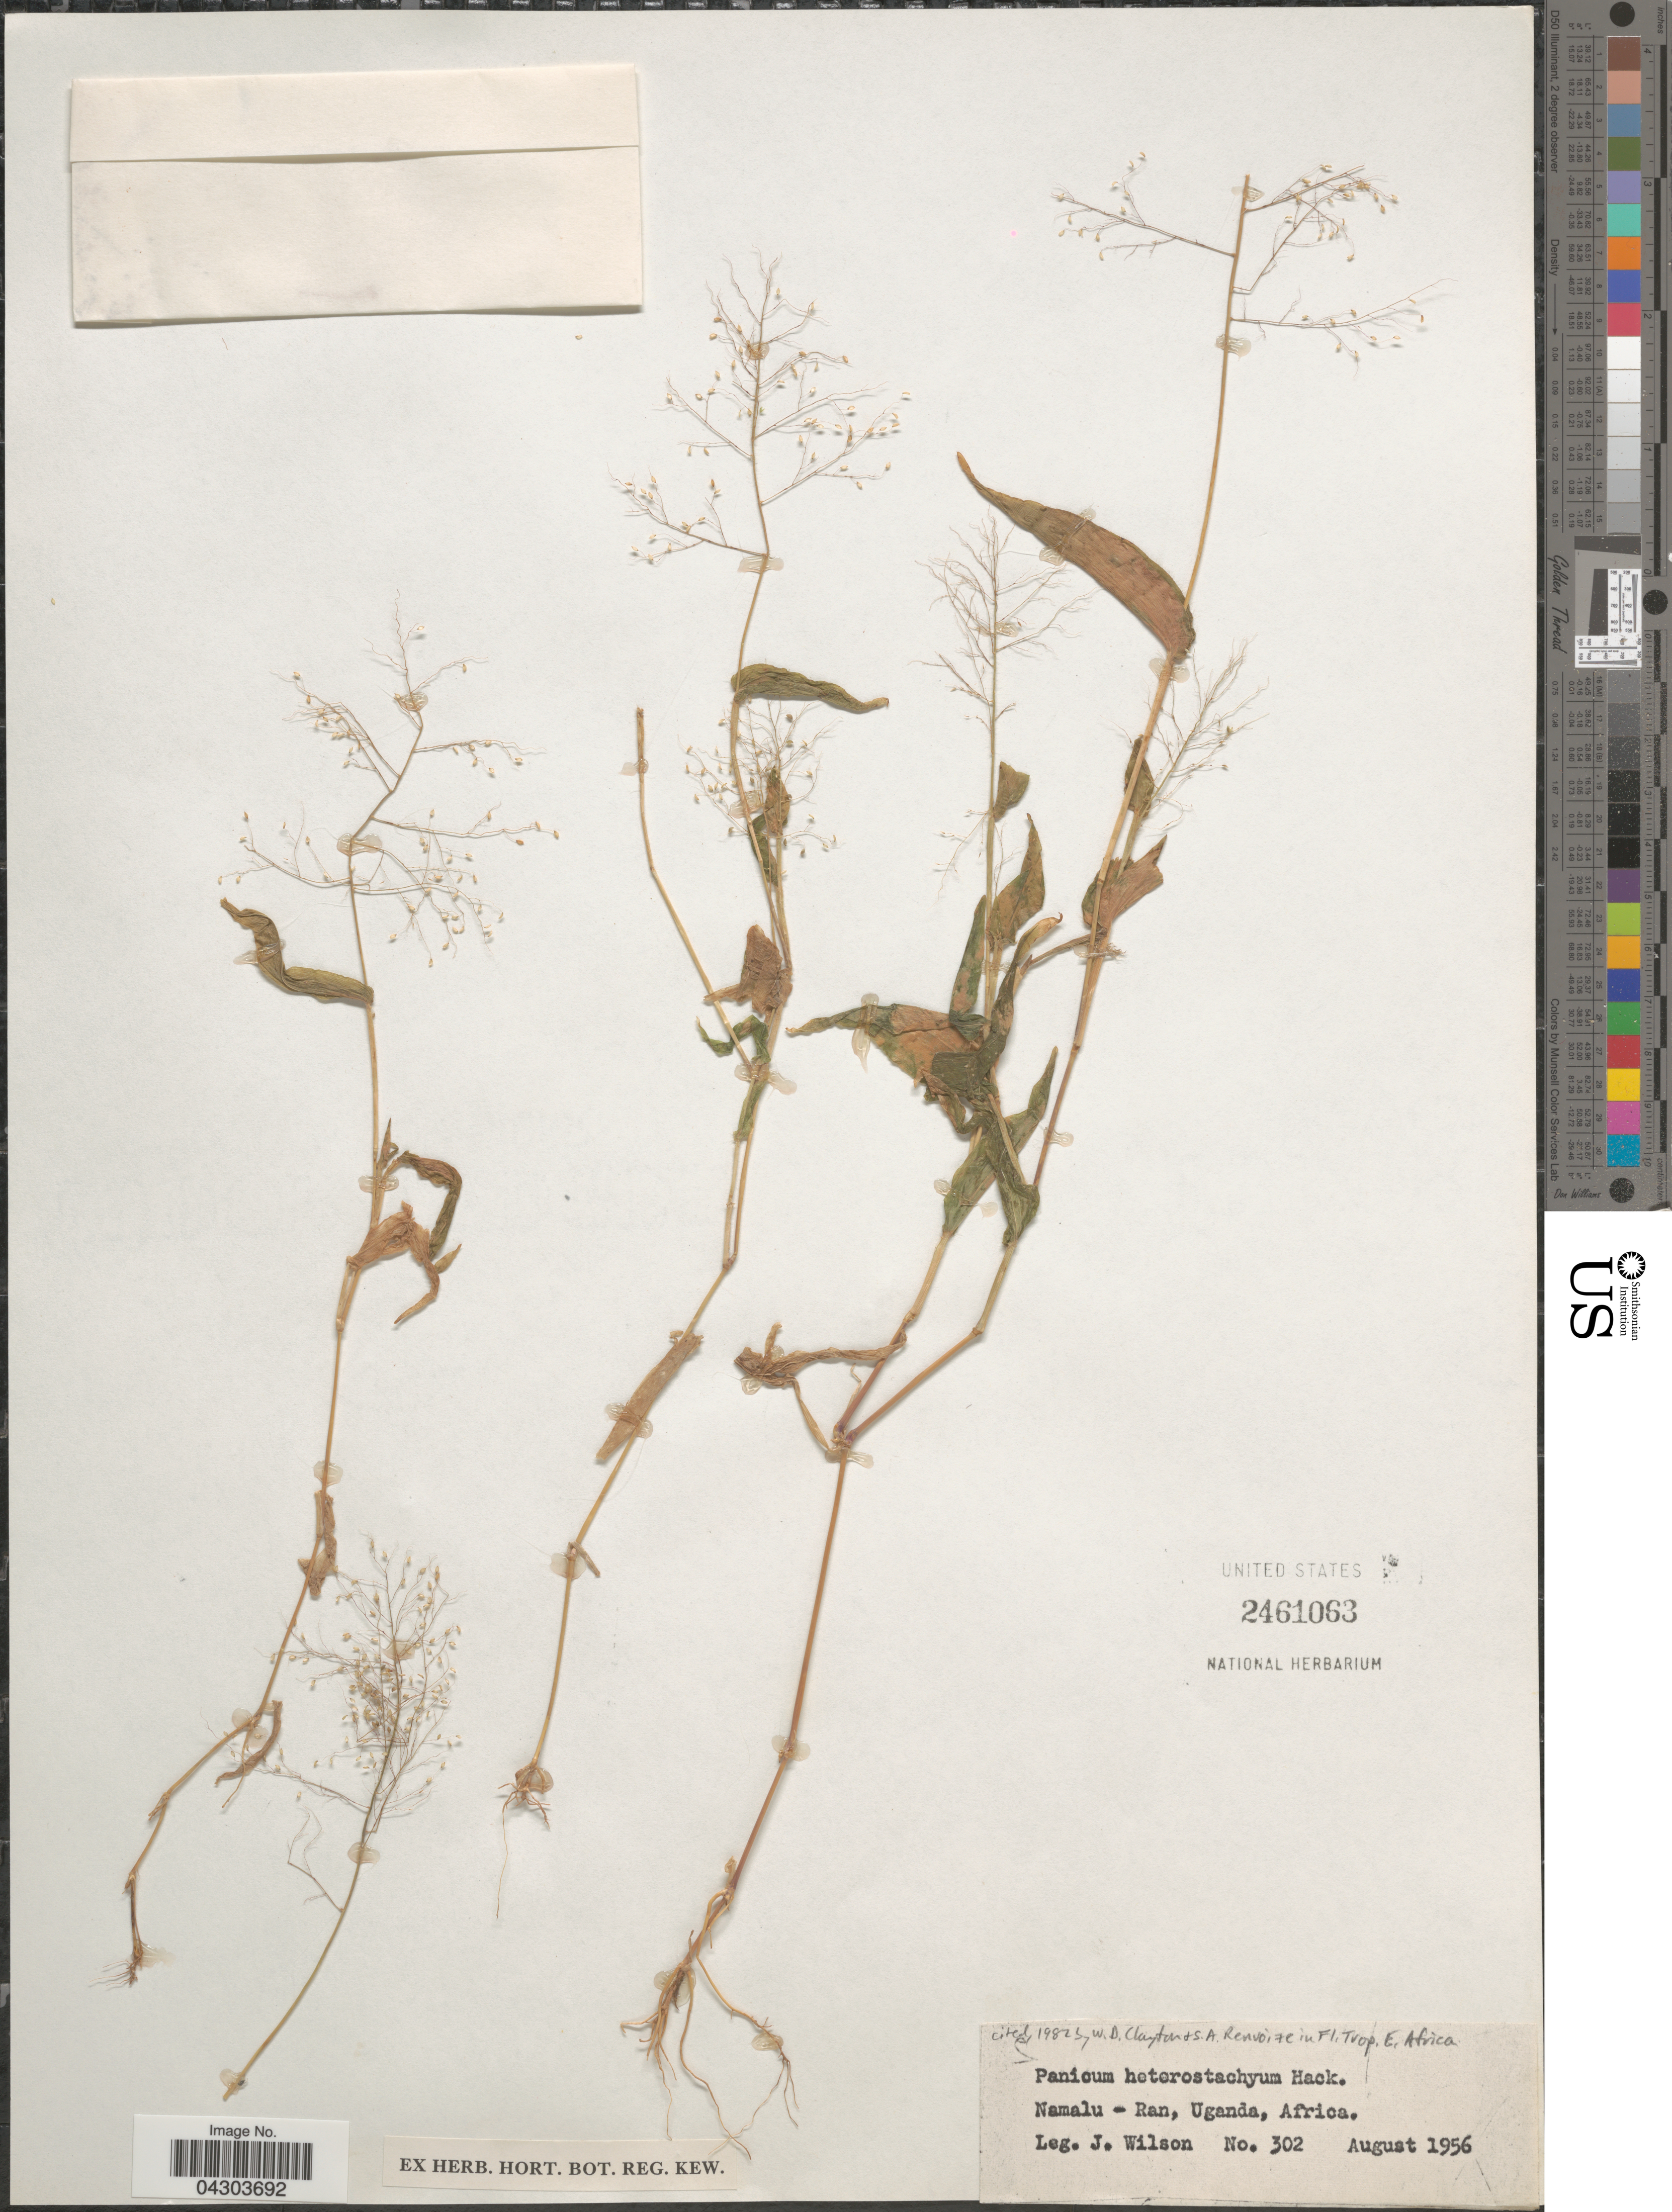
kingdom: Plantae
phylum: Tracheophyta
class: Liliopsida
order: Poales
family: Poaceae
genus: Panicum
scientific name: Panicum hirtum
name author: Lam.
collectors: J. Wilson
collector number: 302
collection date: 1956-08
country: Uganda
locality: Namalu-Ran.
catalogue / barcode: US 2461063